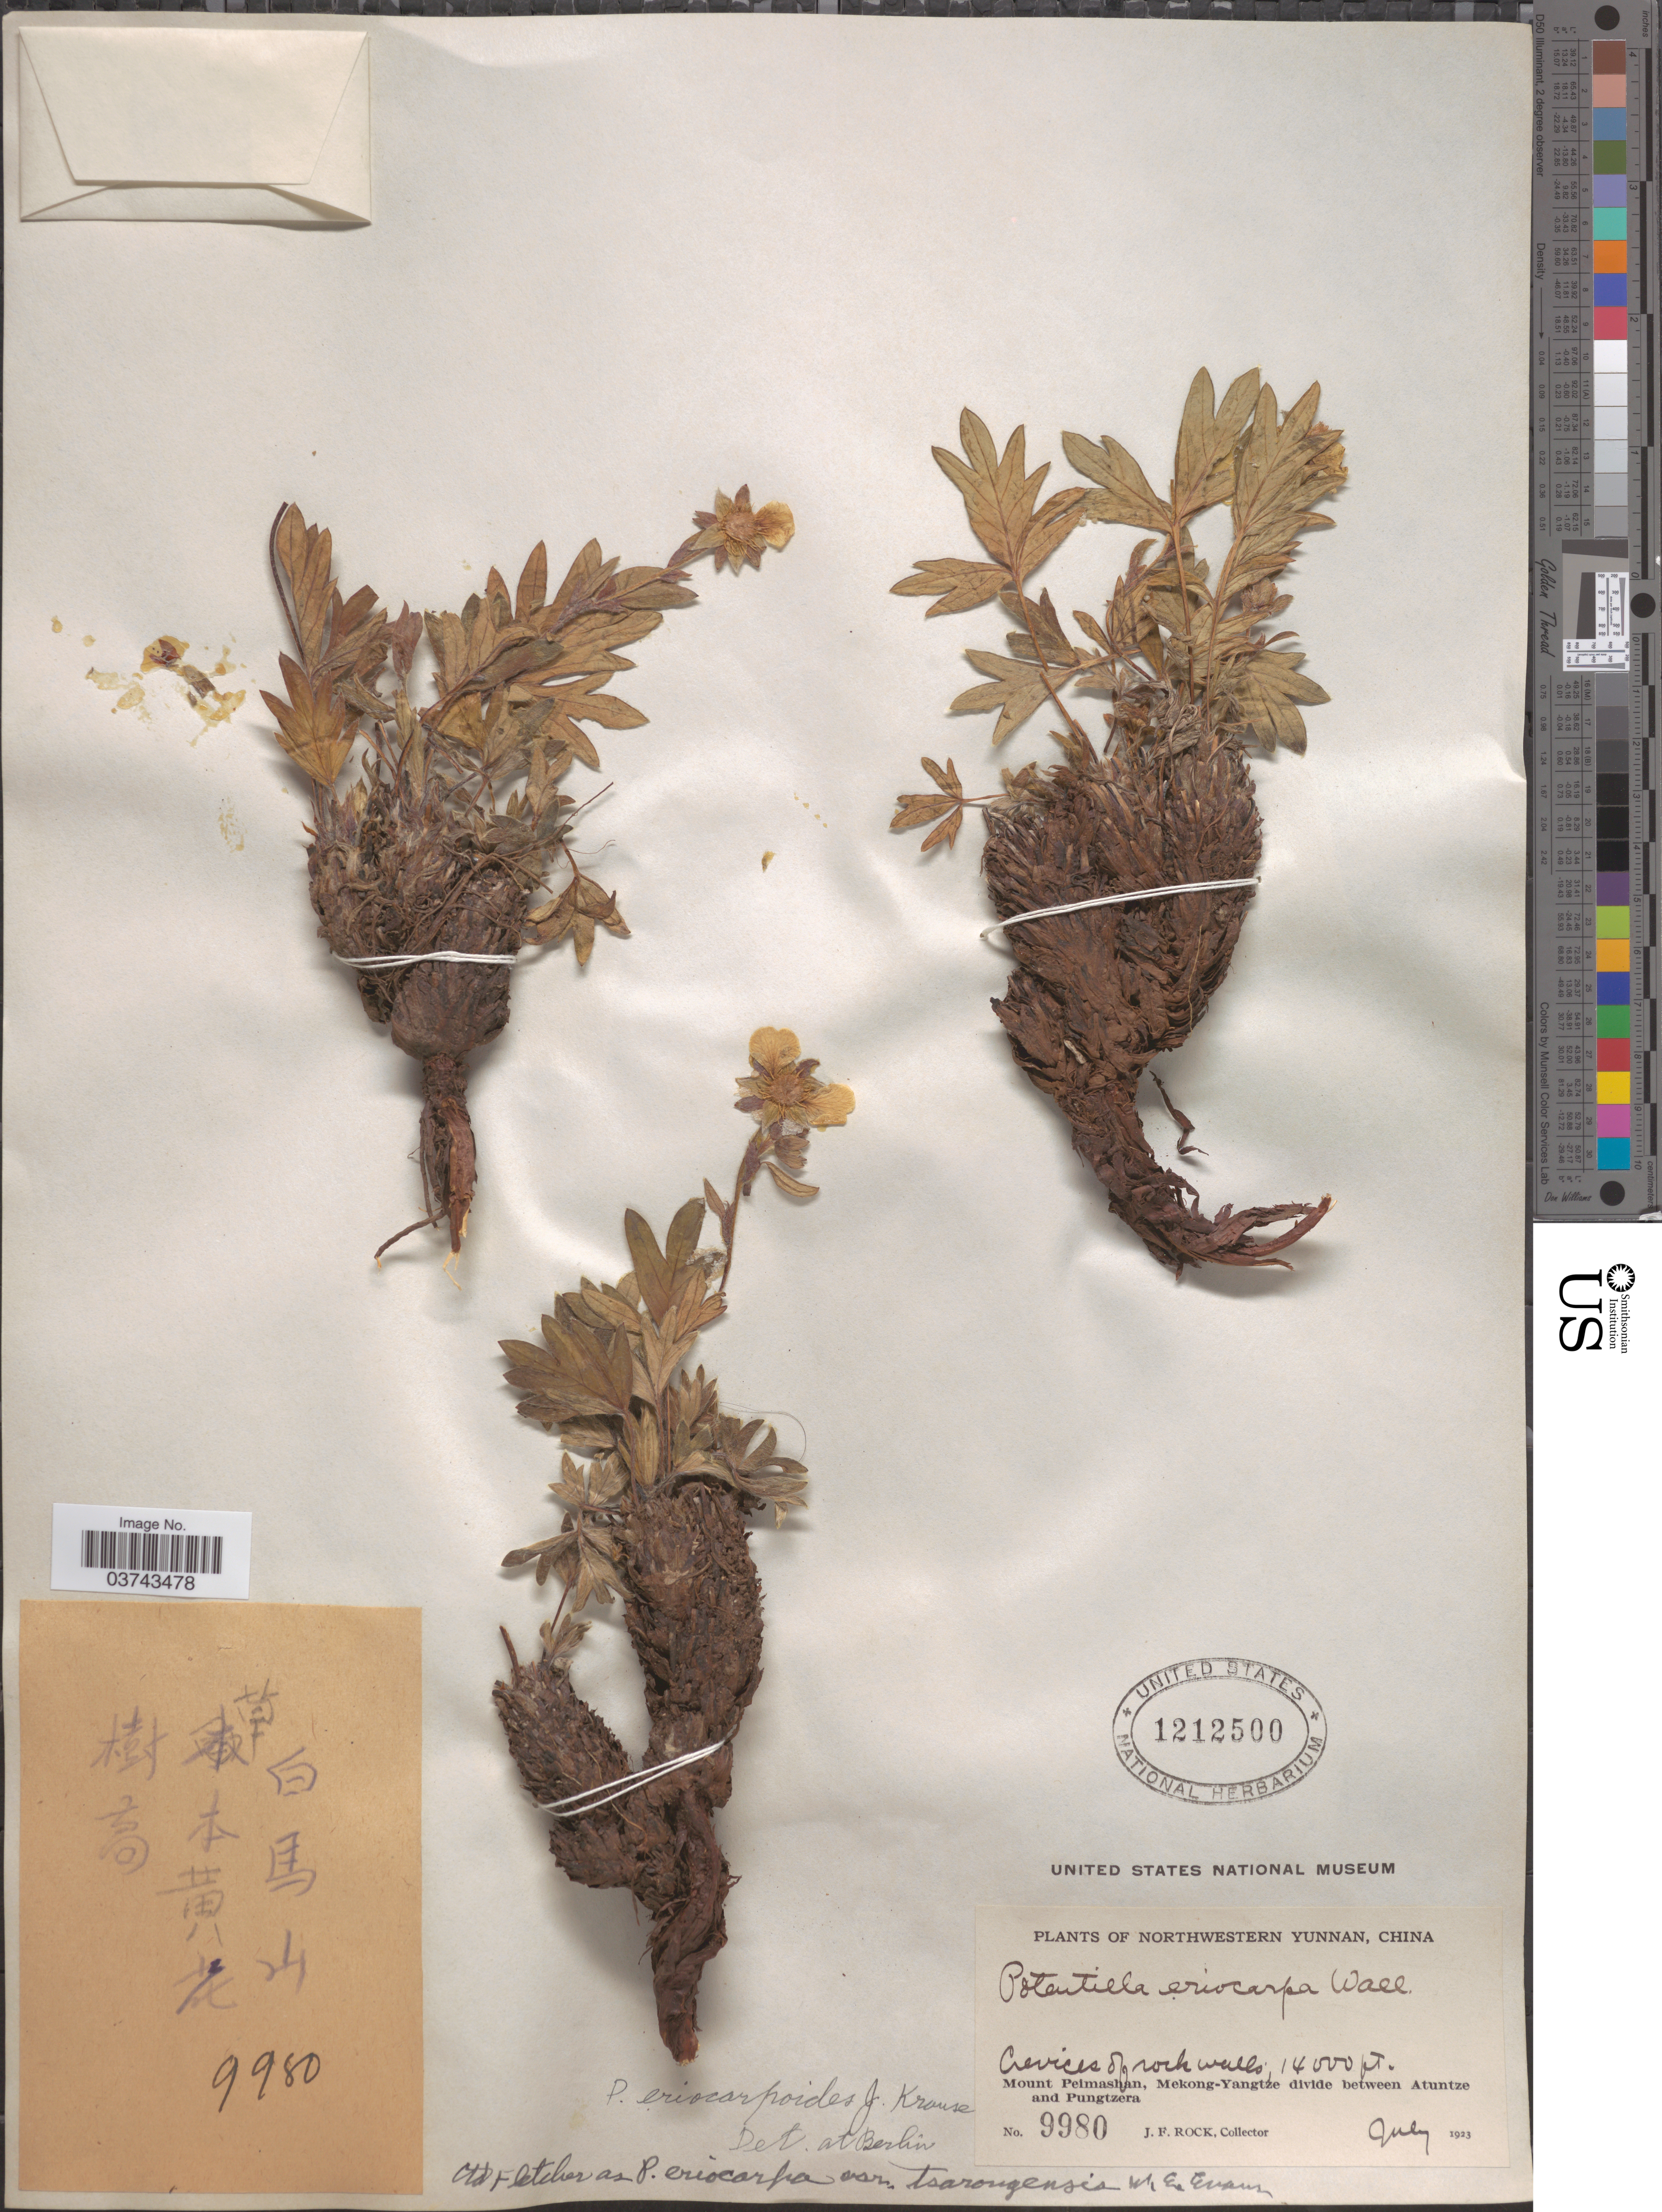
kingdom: Plantae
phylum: Tracheophyta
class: Magnoliopsida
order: Rosales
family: Rosaceae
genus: Potentilla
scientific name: Potentilla eriocarpa var. tsarongensis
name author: W.E. Evans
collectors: J. Rock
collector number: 9980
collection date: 1923-07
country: China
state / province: Yunnan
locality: Northwestern Yunnan. Mount Peimashan, Mekong-Yangtze divide between Atuntze and Pungtzera.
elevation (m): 4267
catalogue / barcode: US 1212500